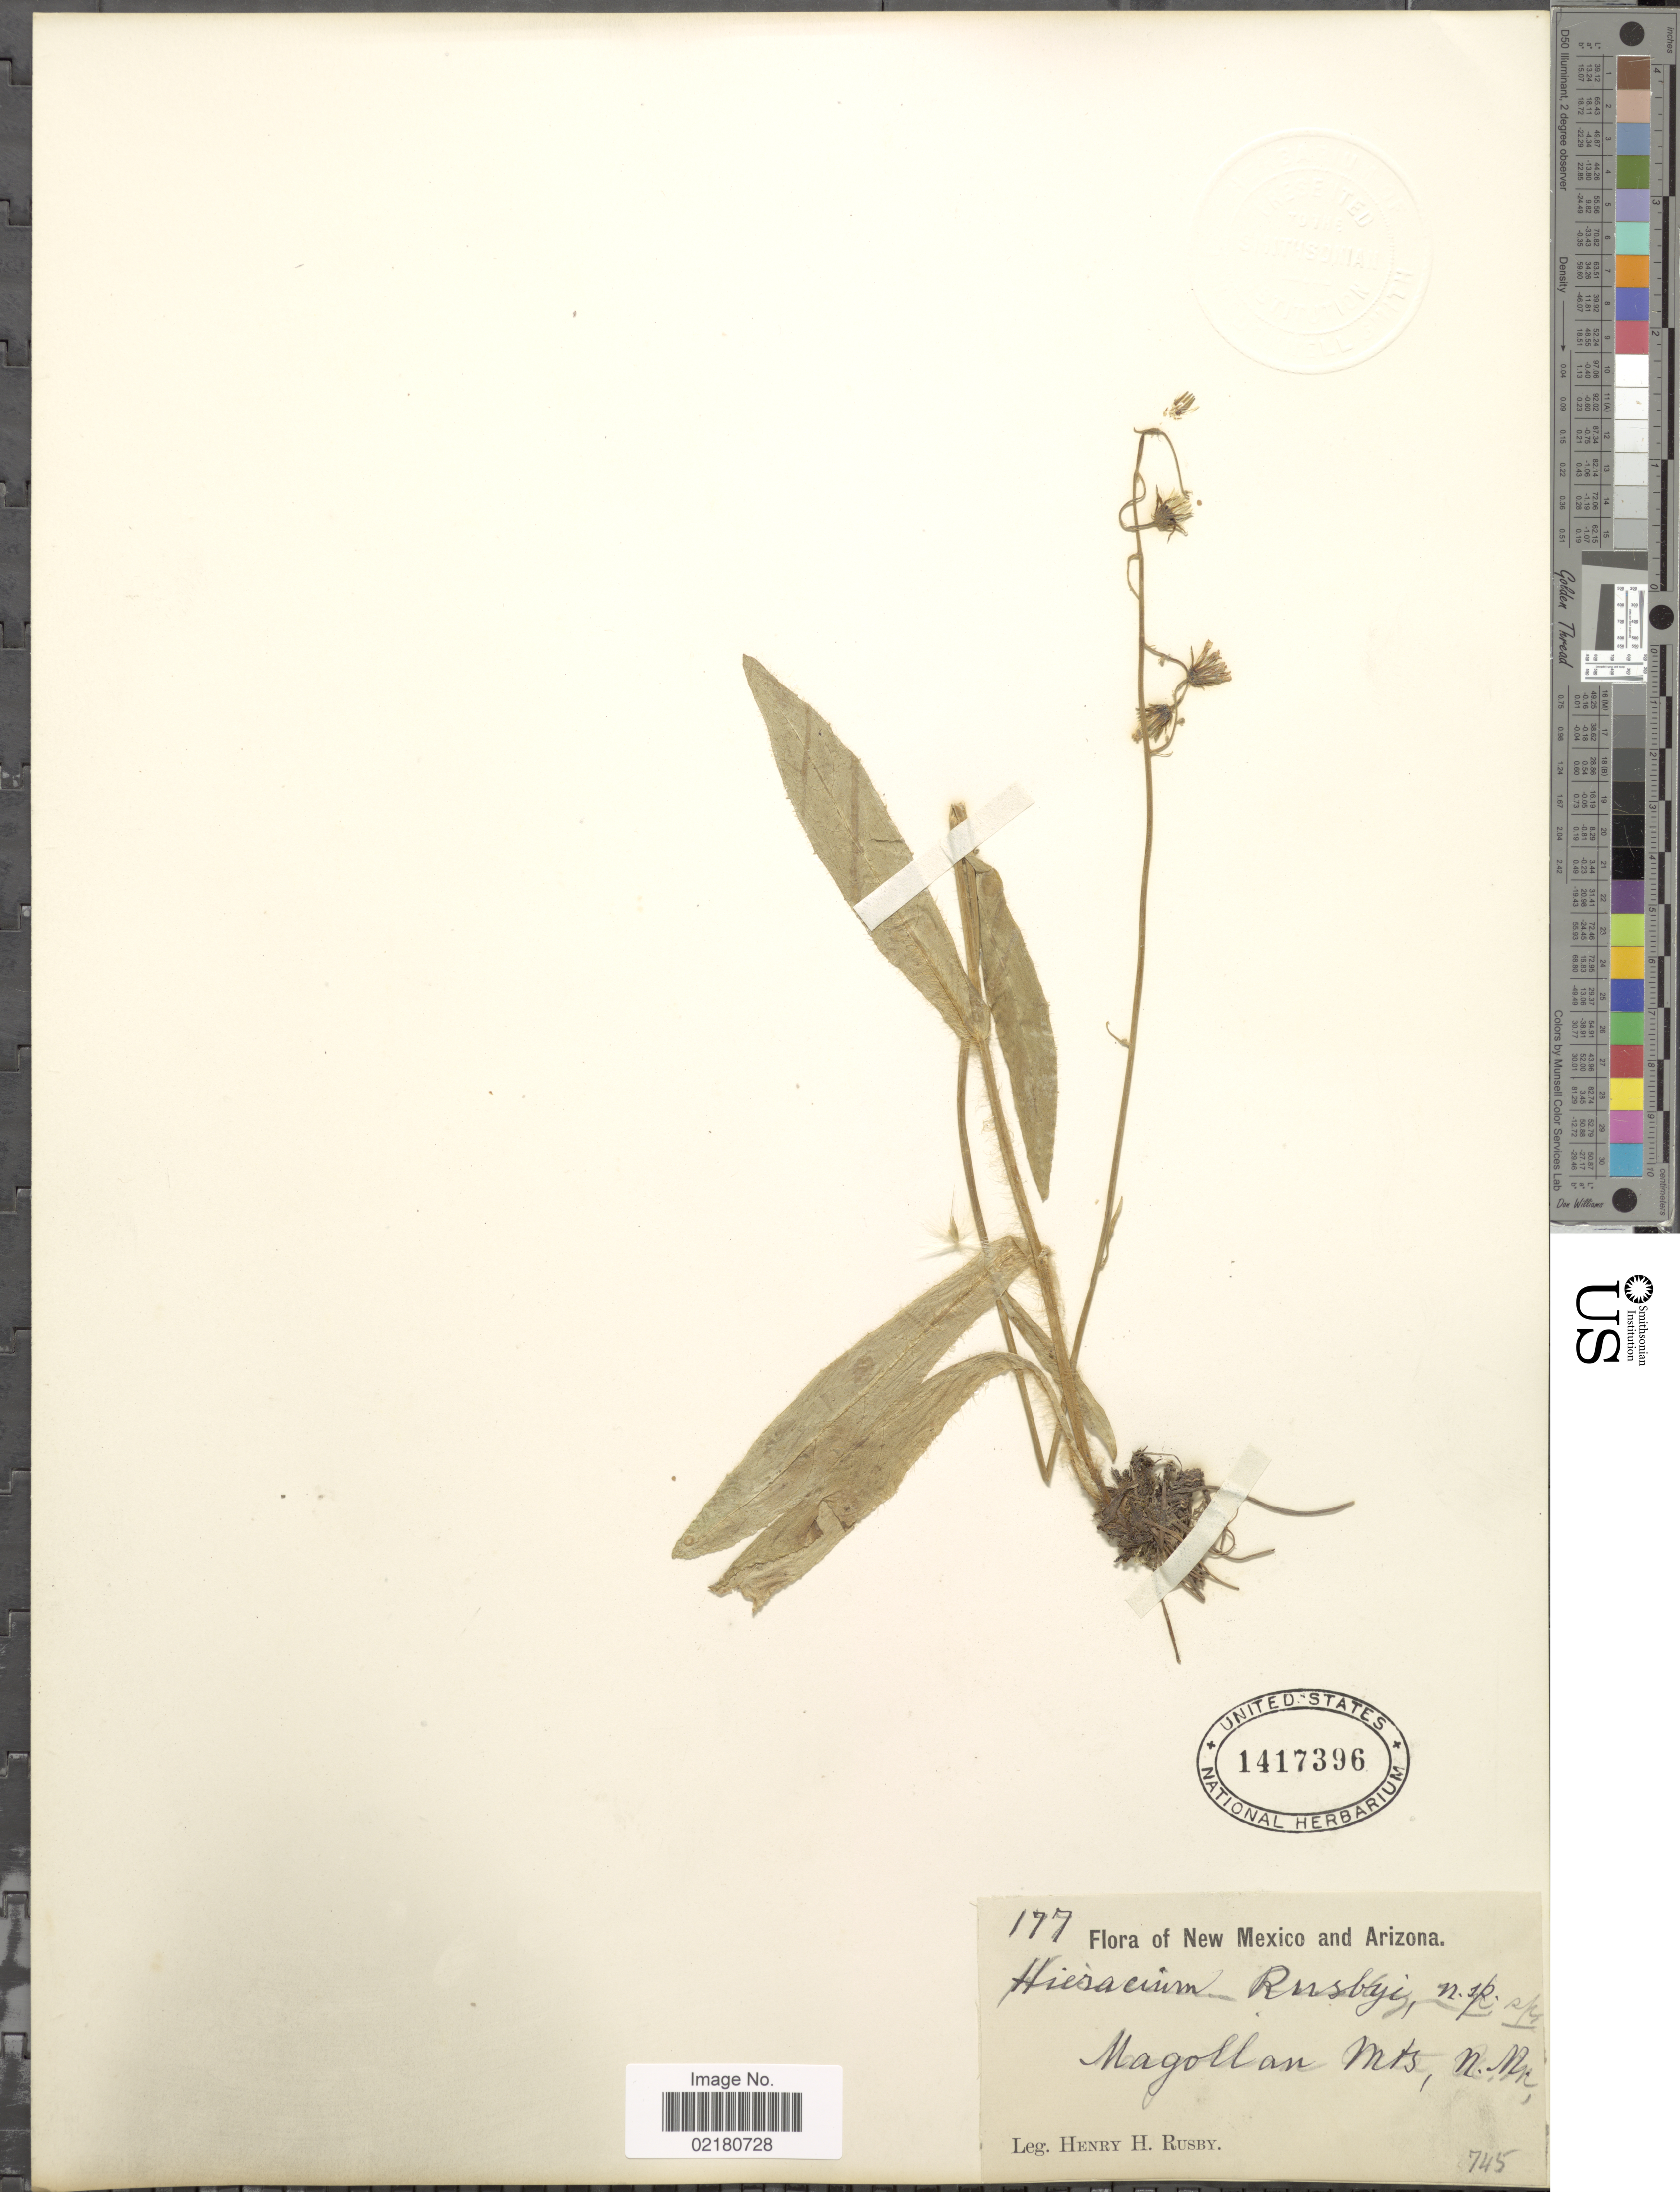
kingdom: Plantae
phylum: Tracheophyta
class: Magnoliopsida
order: Asterales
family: Asteraceae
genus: Hieracium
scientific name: Hieracium abscissum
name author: Less.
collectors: H. H. Rusby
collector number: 745/177?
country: United States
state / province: New Mexico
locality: Magollan Mts. [Mogollon Mts.], N.M.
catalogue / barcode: US 1417396